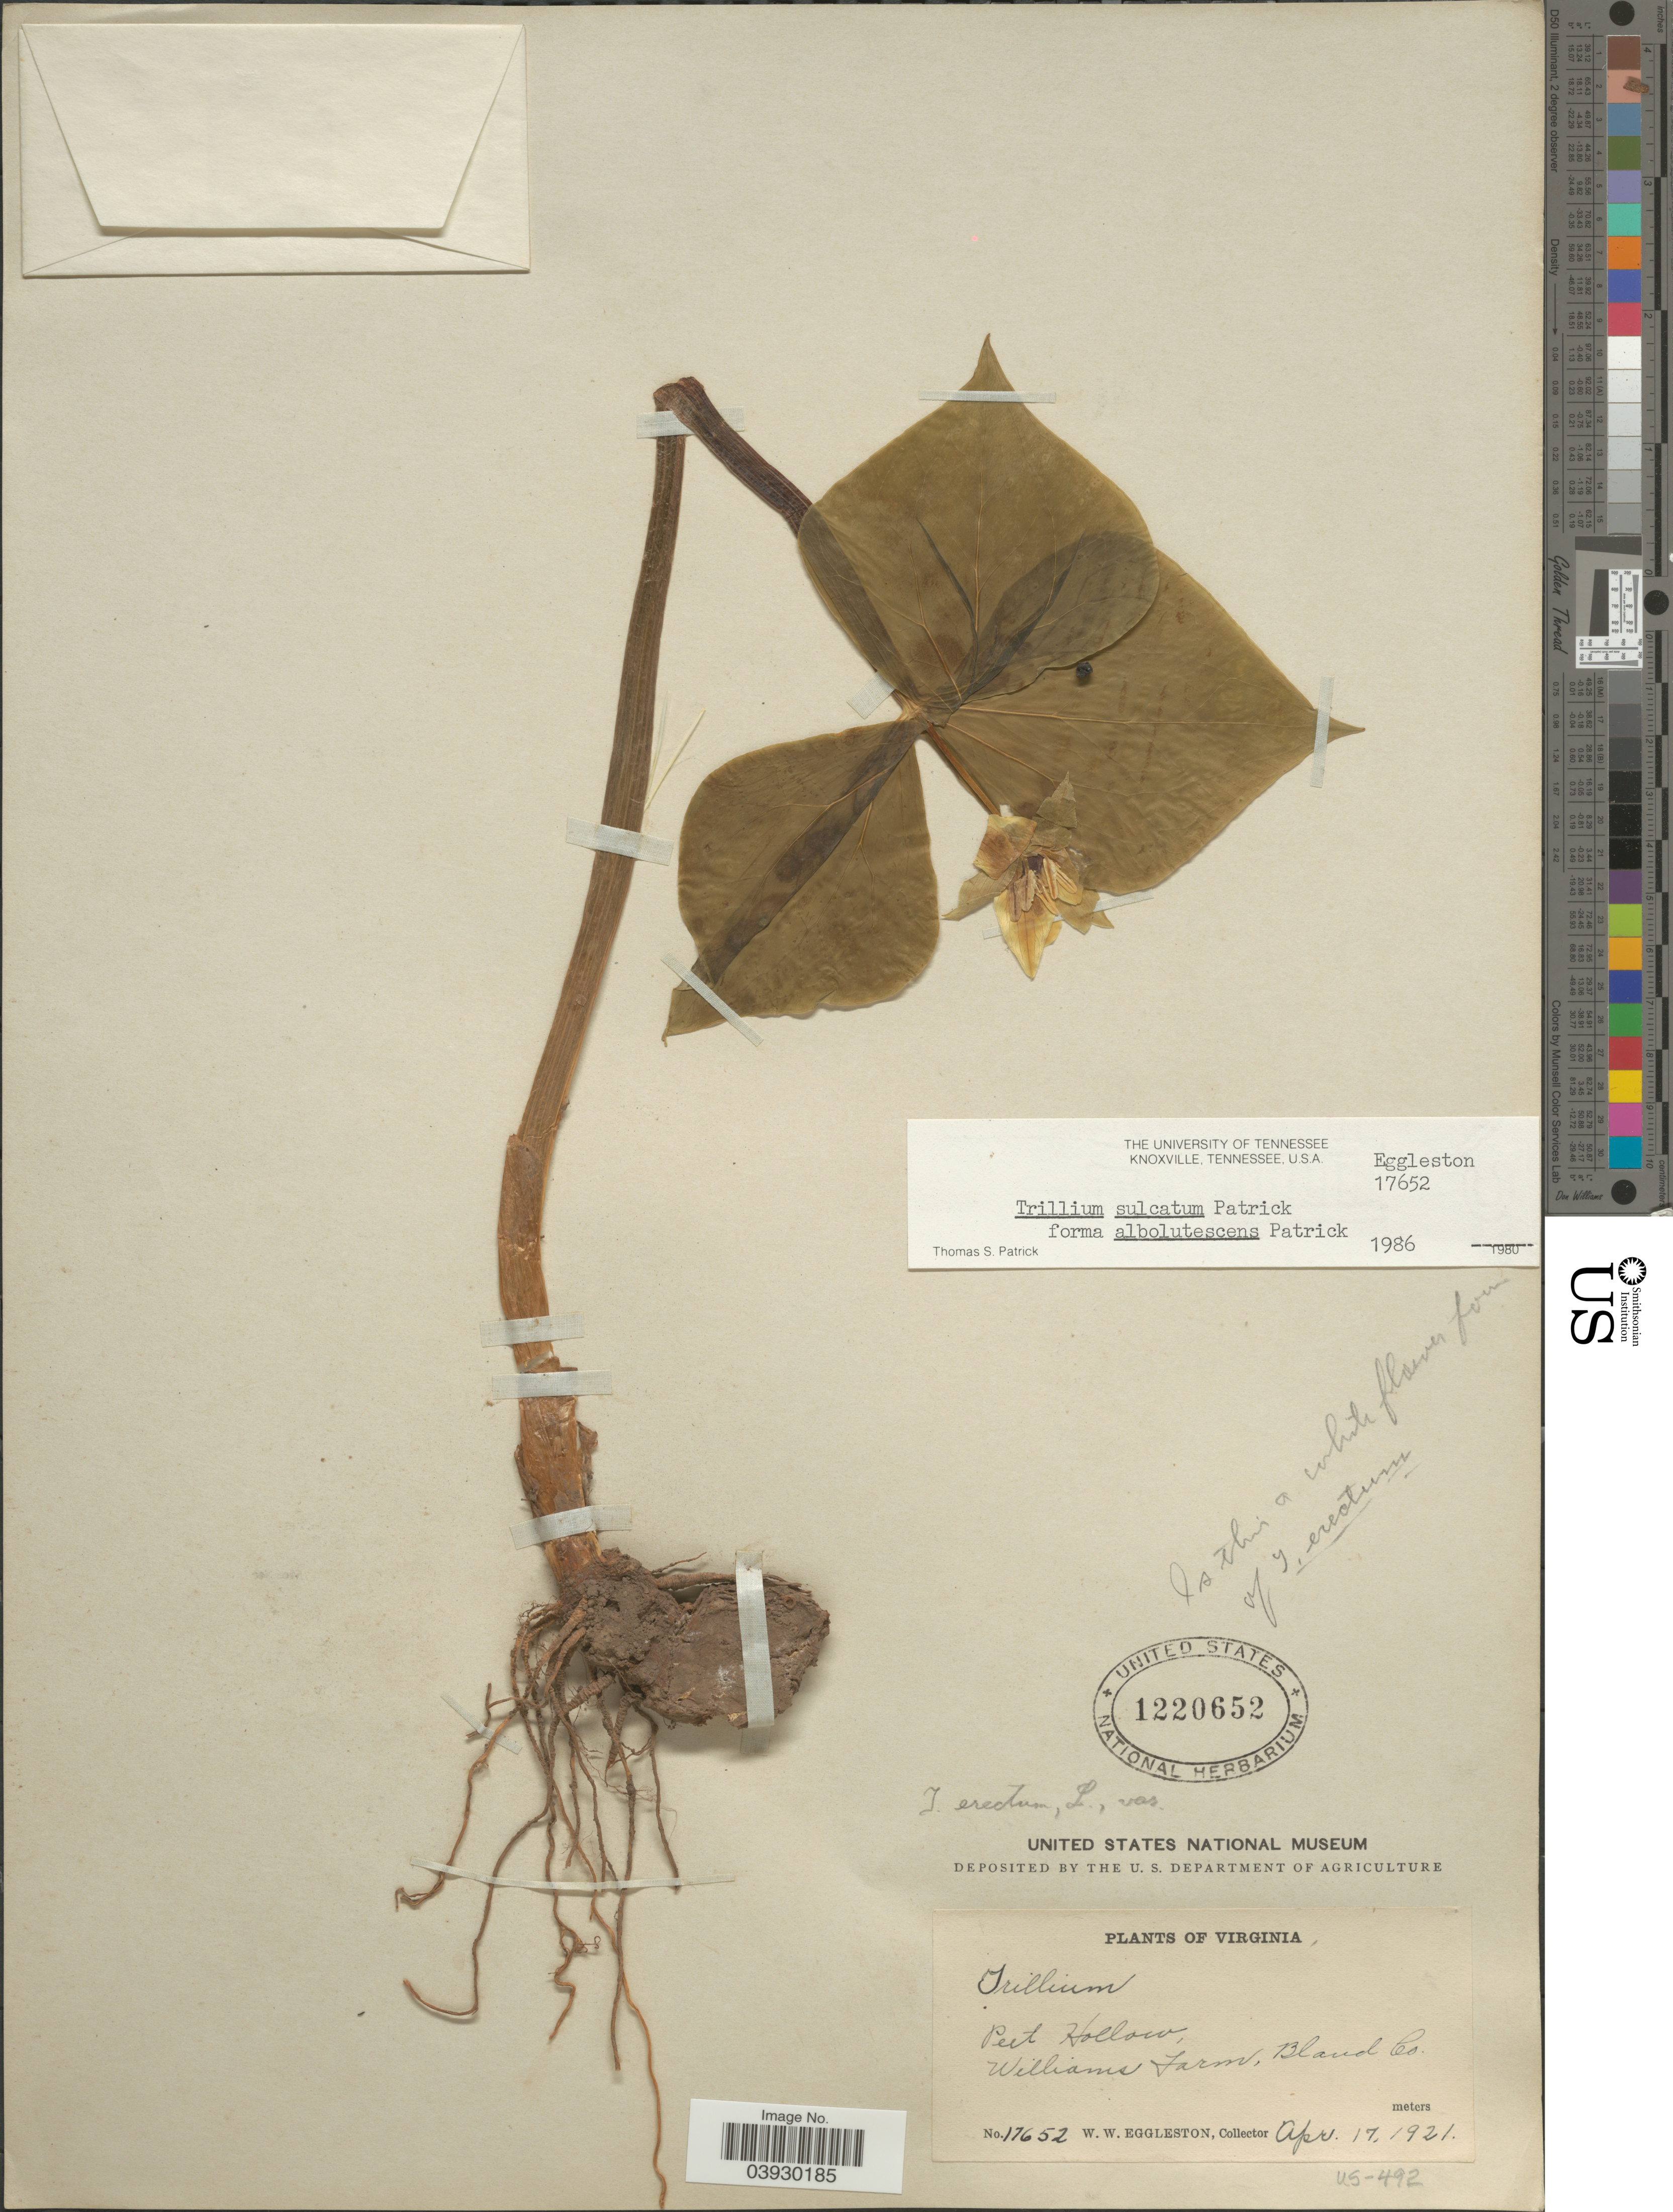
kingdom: Plantae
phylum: Tracheophyta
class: Liliopsida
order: Liliales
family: Melanthiaceae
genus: Trillium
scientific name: Trillium sulcatum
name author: T.S. Patrick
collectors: W. W. Eggleston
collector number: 17652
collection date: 1921-04-17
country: United States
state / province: Virginia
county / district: Bland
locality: Peet Hollow, Williams Farm, Bland Co.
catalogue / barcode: US 1220652